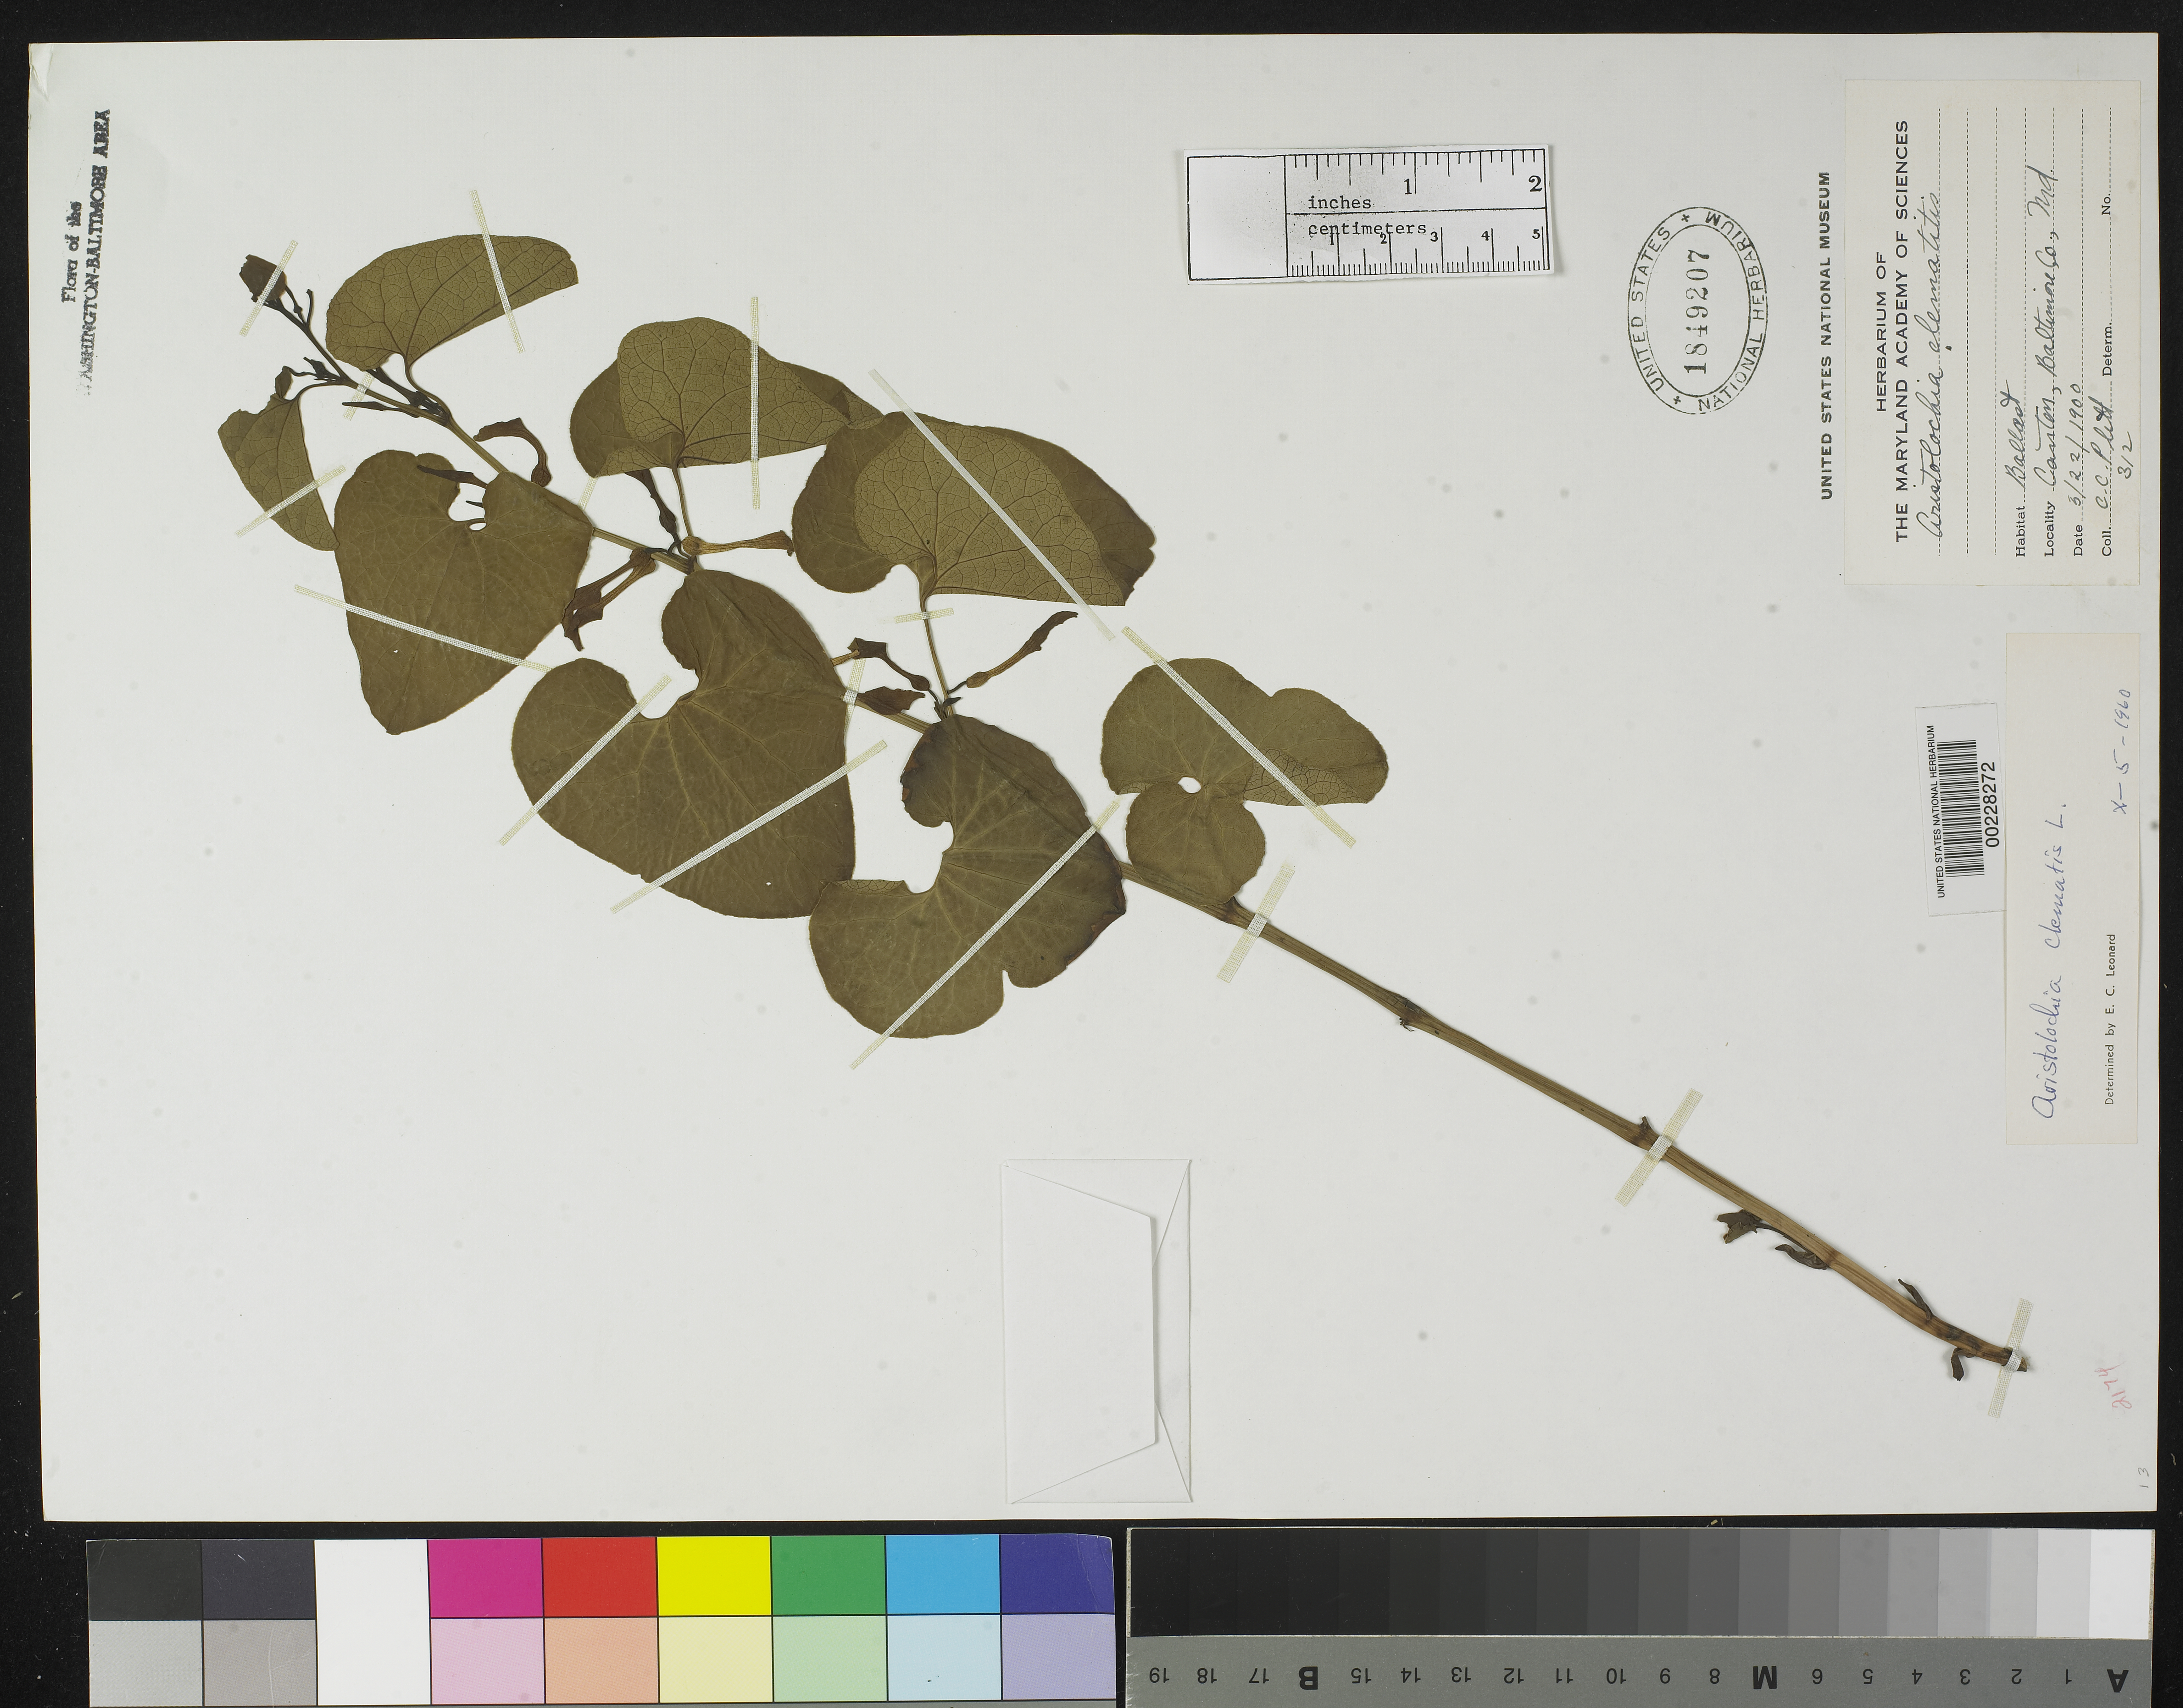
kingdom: Plantae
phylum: Tracheophyta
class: Magnoliopsida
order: Piperales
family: Aristolochiaceae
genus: Aristolochia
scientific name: Aristolochia clematitis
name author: L.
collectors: C. Plitt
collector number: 312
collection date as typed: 22 Mar 1900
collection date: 1900-03-22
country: United States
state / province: Maryland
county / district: City of Baltimore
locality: Camden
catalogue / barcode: US 1849207